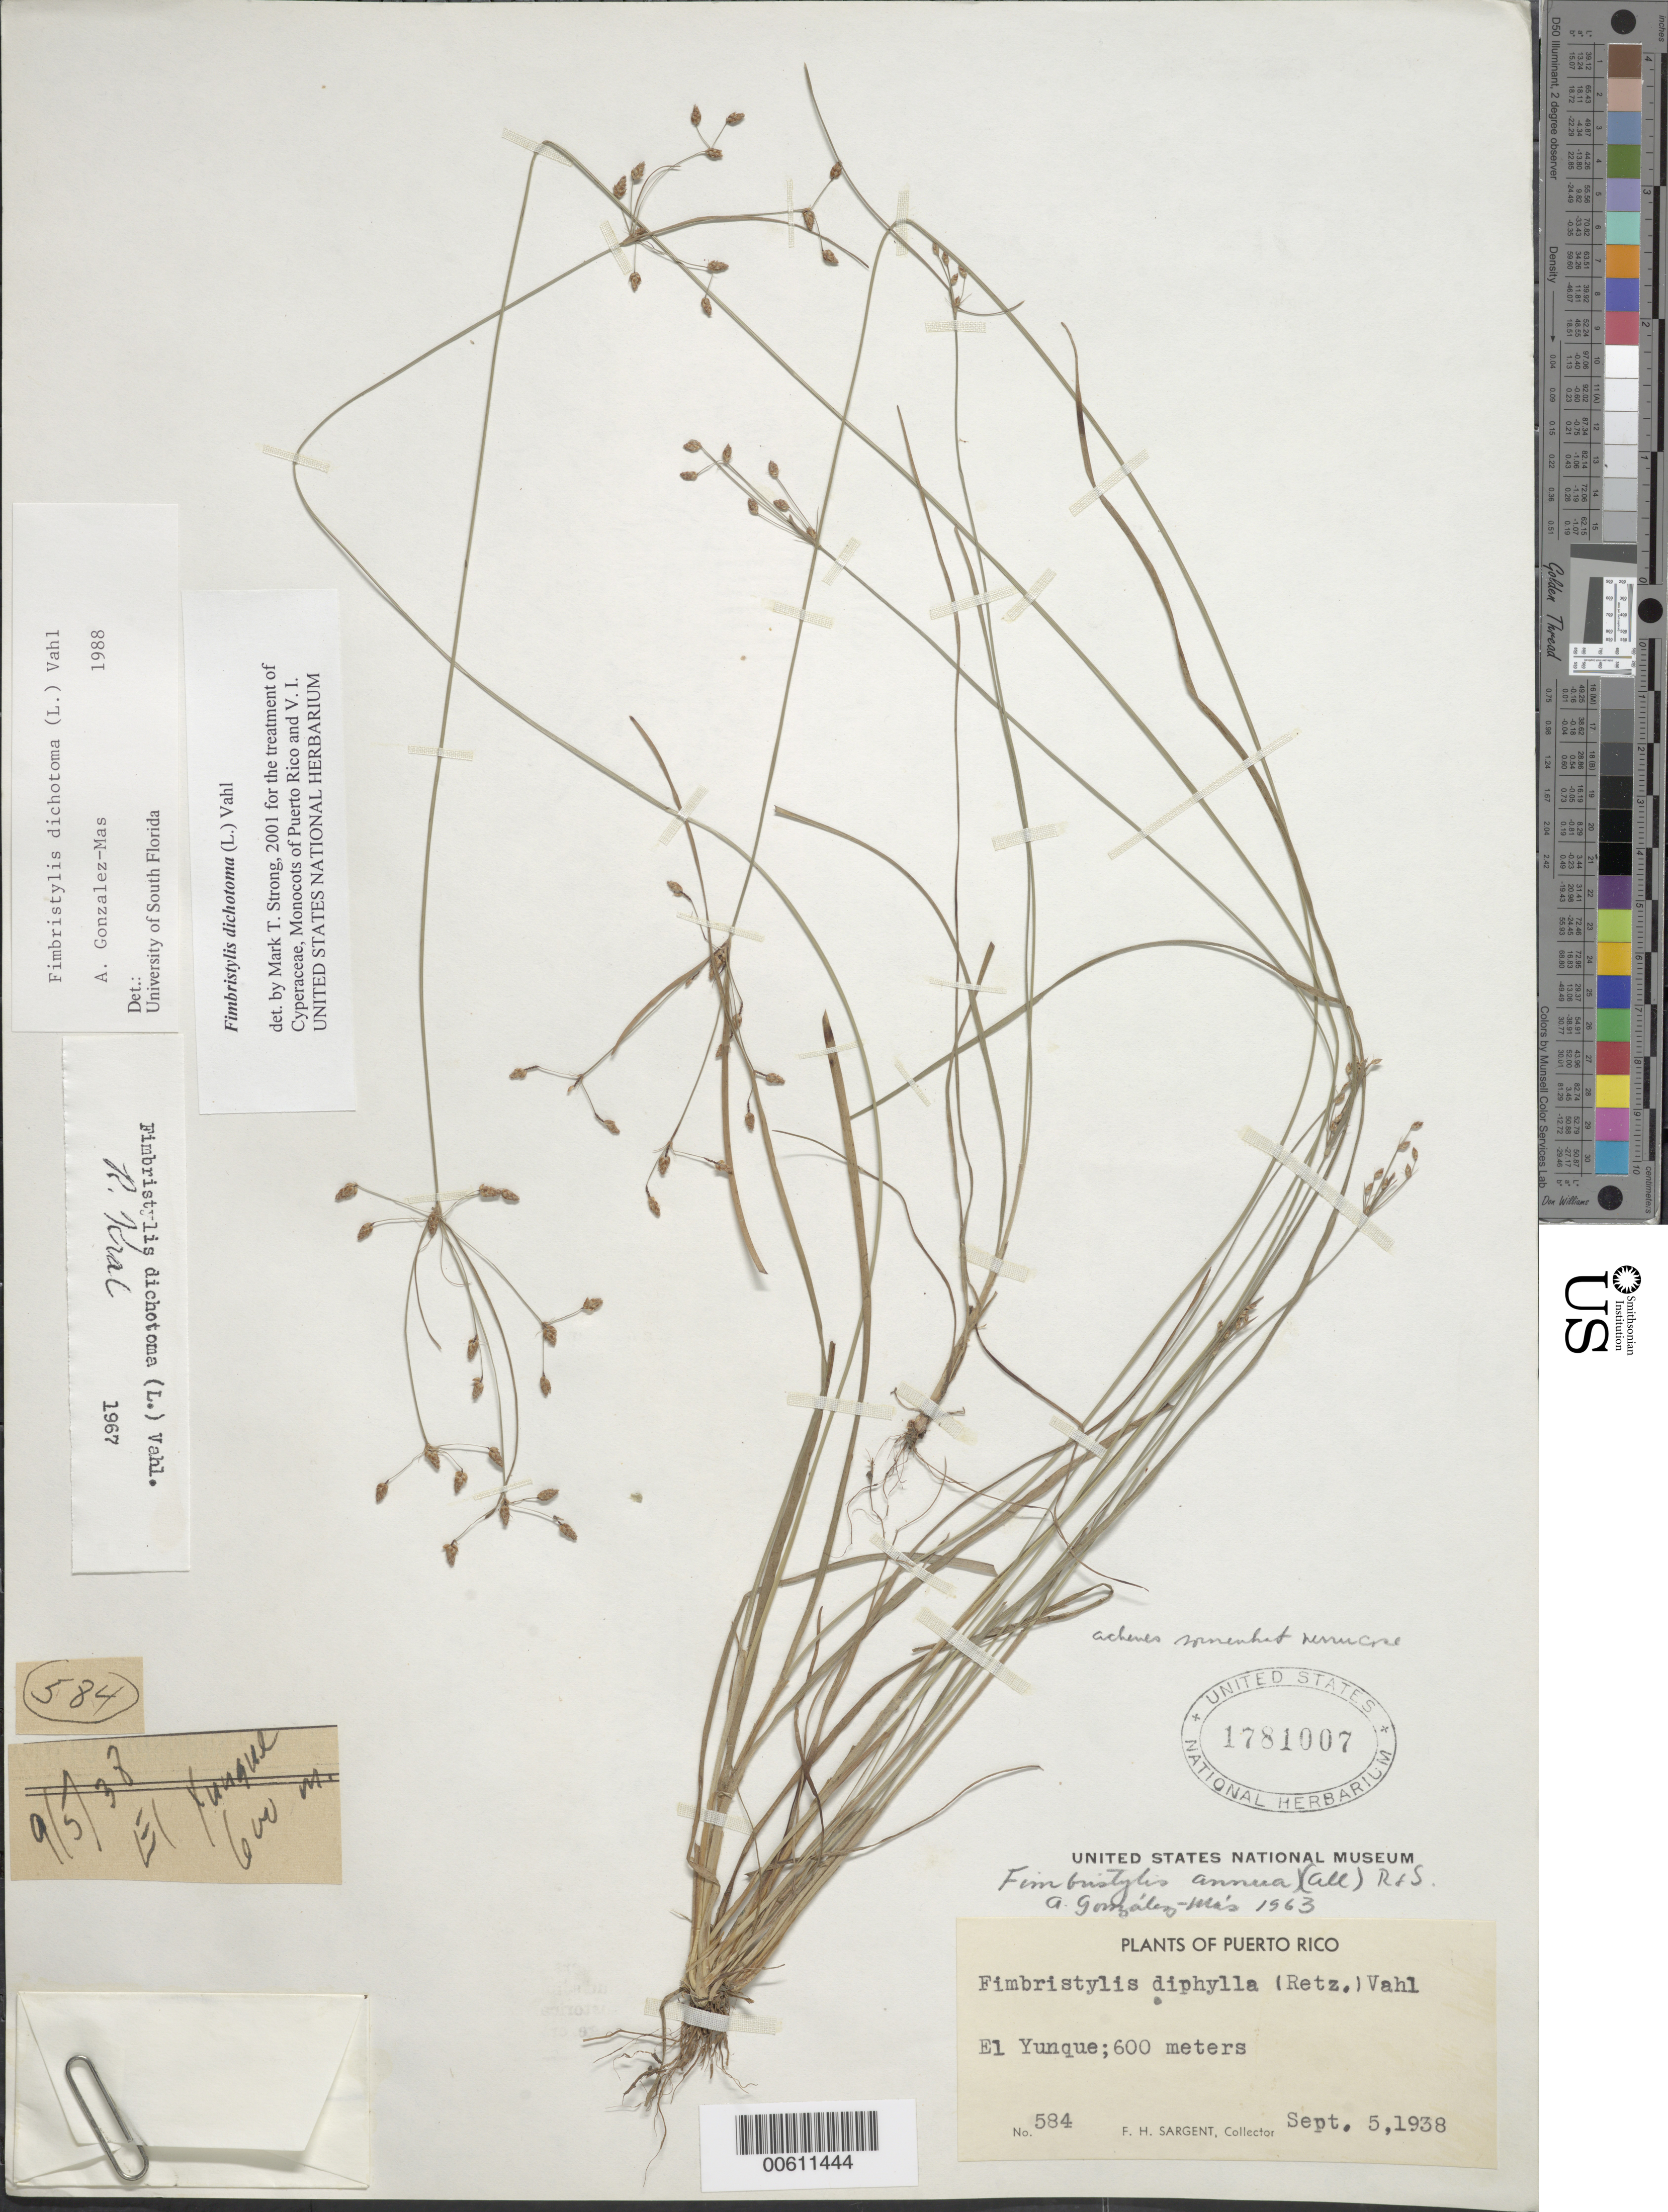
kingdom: Plantae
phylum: Tracheophyta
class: Liliopsida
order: Poales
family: Cyperaceae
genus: Fimbristylis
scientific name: Fimbristylis dichotoma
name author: (L.) Vahl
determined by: Strong, M. T., (US), Smithsonian Institution - National Museum of Natural History (UNITED STATES)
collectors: F. H. Sargent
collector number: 584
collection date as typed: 05 Sep 1938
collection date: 1938-09-05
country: Puerto Rico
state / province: Río Grande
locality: El Yunque.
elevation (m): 600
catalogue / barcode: US 1781007